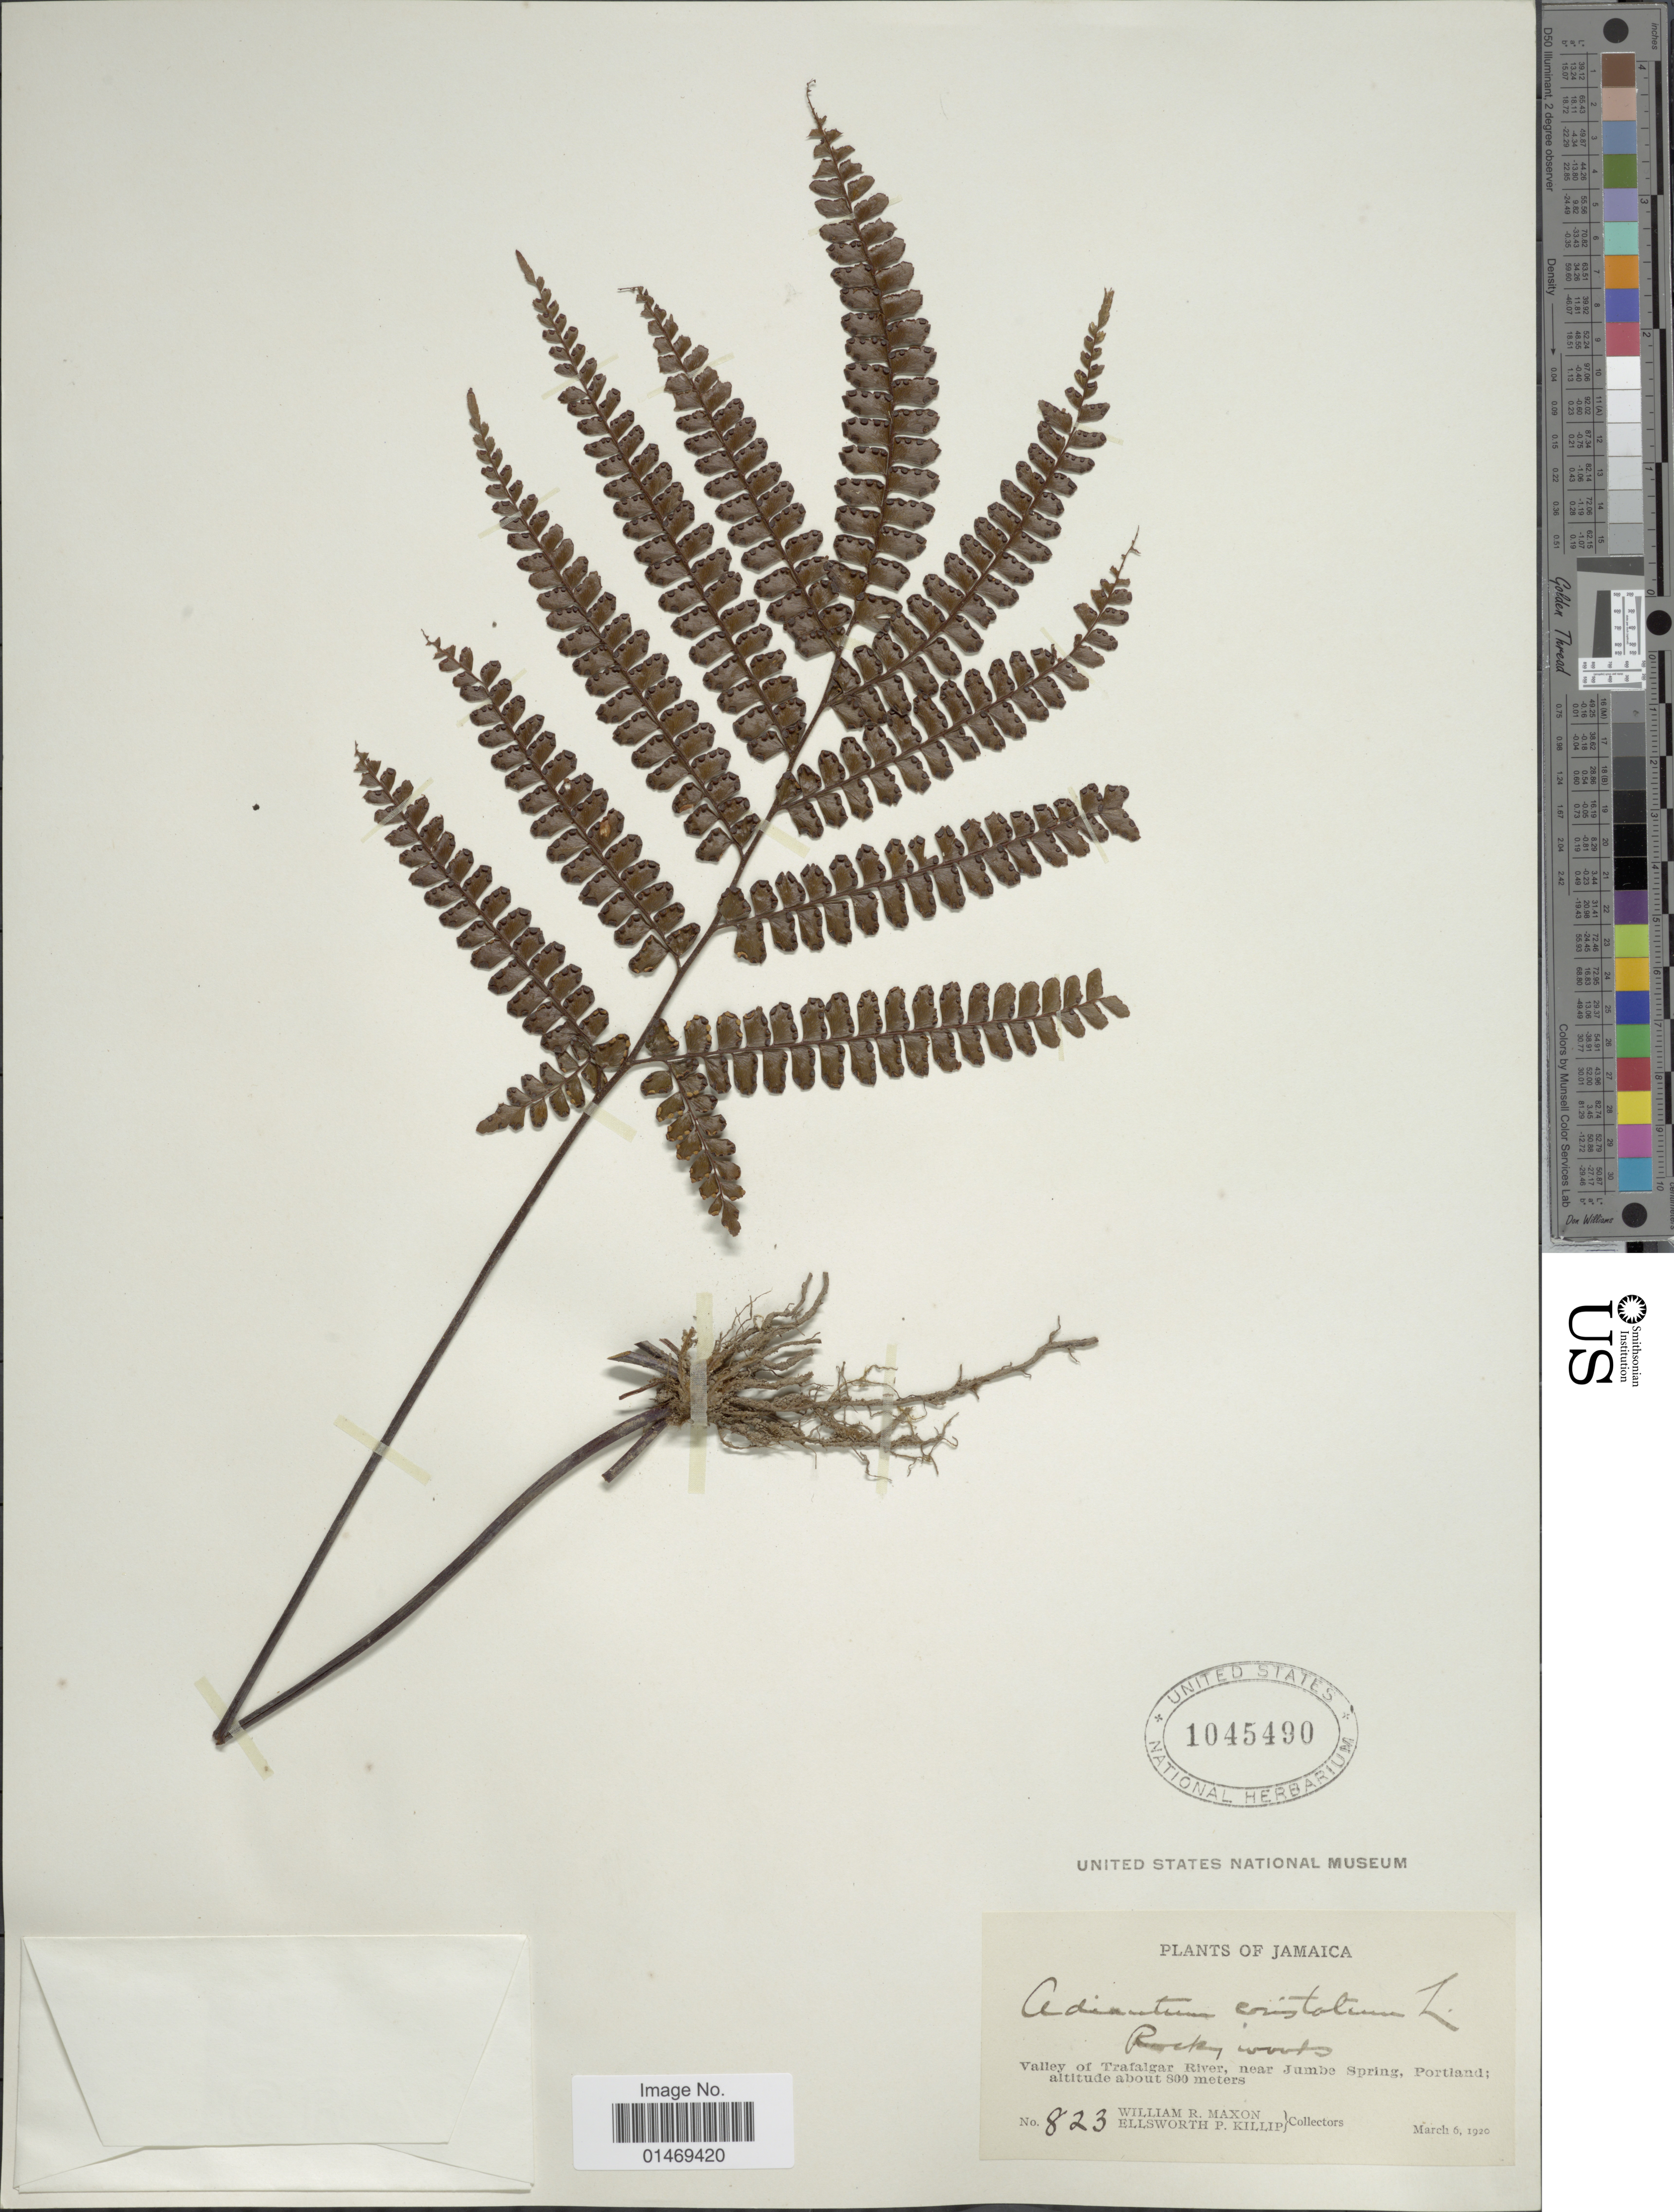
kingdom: Plantae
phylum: Tracheophyta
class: Polypodiopsida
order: Polypodiales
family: Pteridaceae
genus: Adiantum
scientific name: Adiantum pyramidale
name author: (L.) Willd.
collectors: W. R. Maxon & E. P. Killip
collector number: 823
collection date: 1920-03-06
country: Jamaica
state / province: Portland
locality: Valley of Trafalgar River, near Jumbe Spring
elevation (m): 800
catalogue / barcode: US 1045490